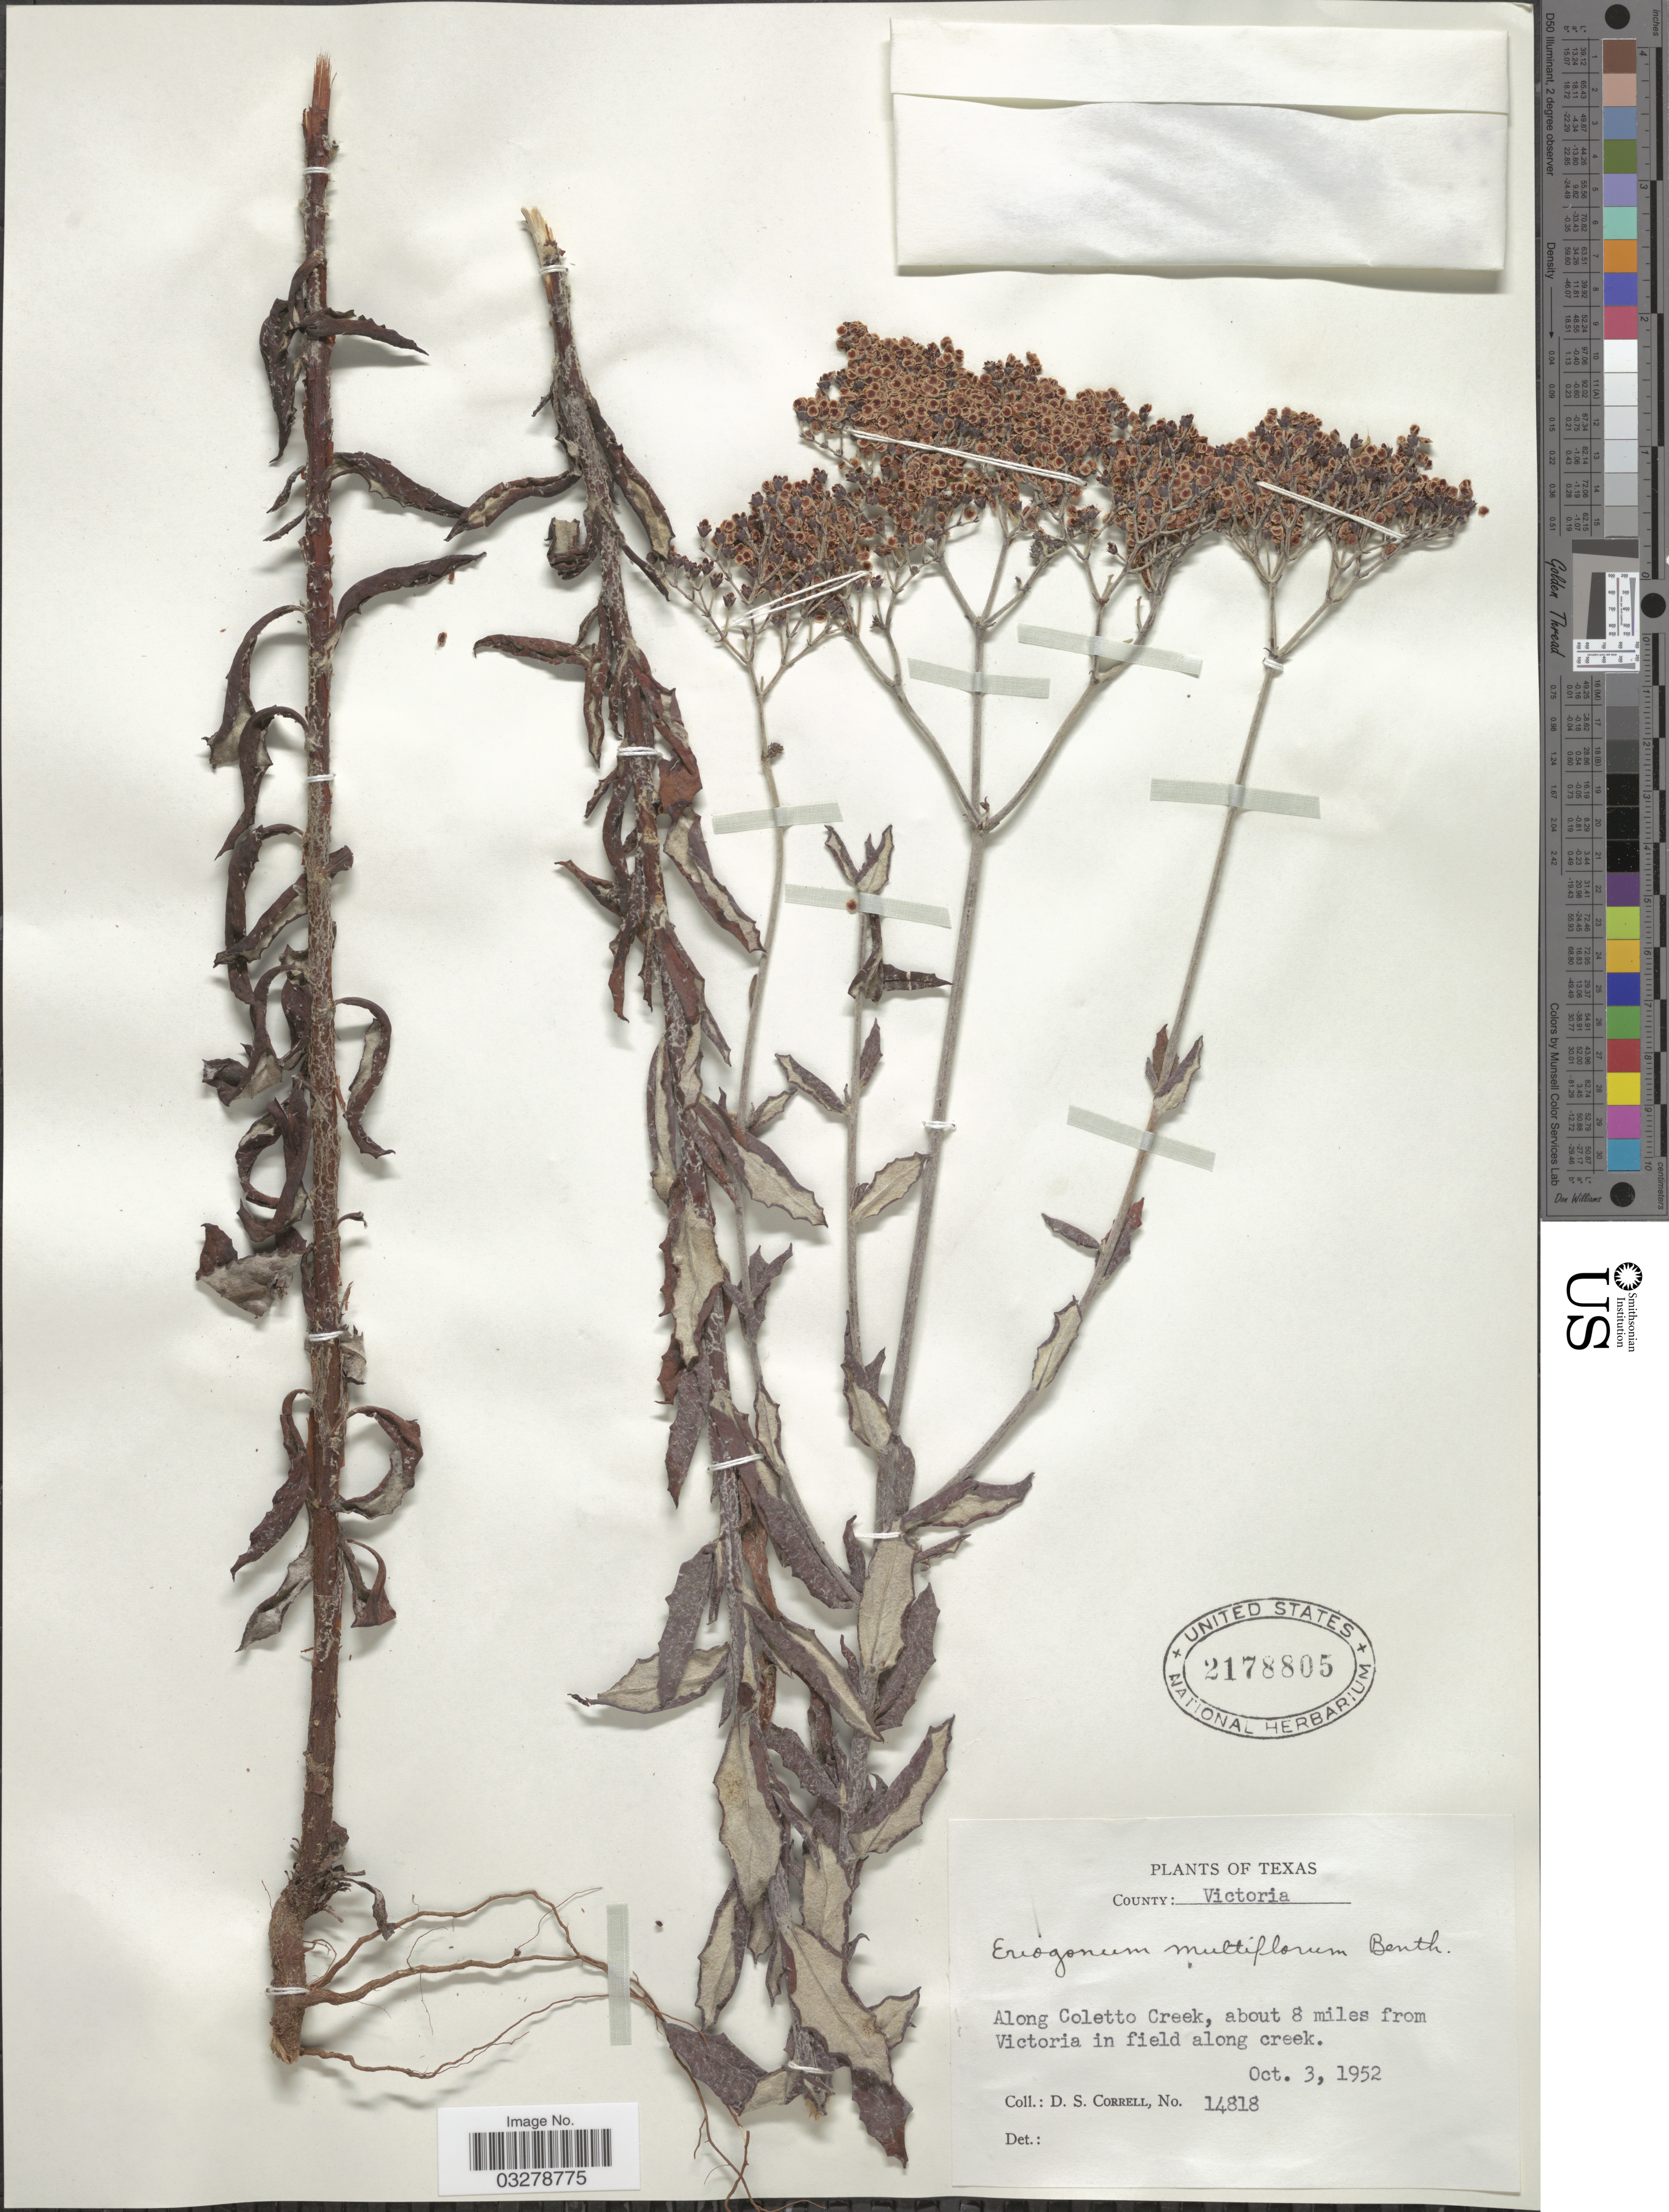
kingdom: Plantae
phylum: Tracheophyta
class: Magnoliopsida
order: Caryophyllales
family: Polygonaceae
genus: Eriogonum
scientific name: Eriogonum multiflorum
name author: Benth.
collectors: D. S. Correll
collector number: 14818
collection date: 1952-10-03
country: United States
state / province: Texas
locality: County: Victoria. Along Coletto Creek, about 8 miles from Victoria in field along creek.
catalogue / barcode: US 2178805